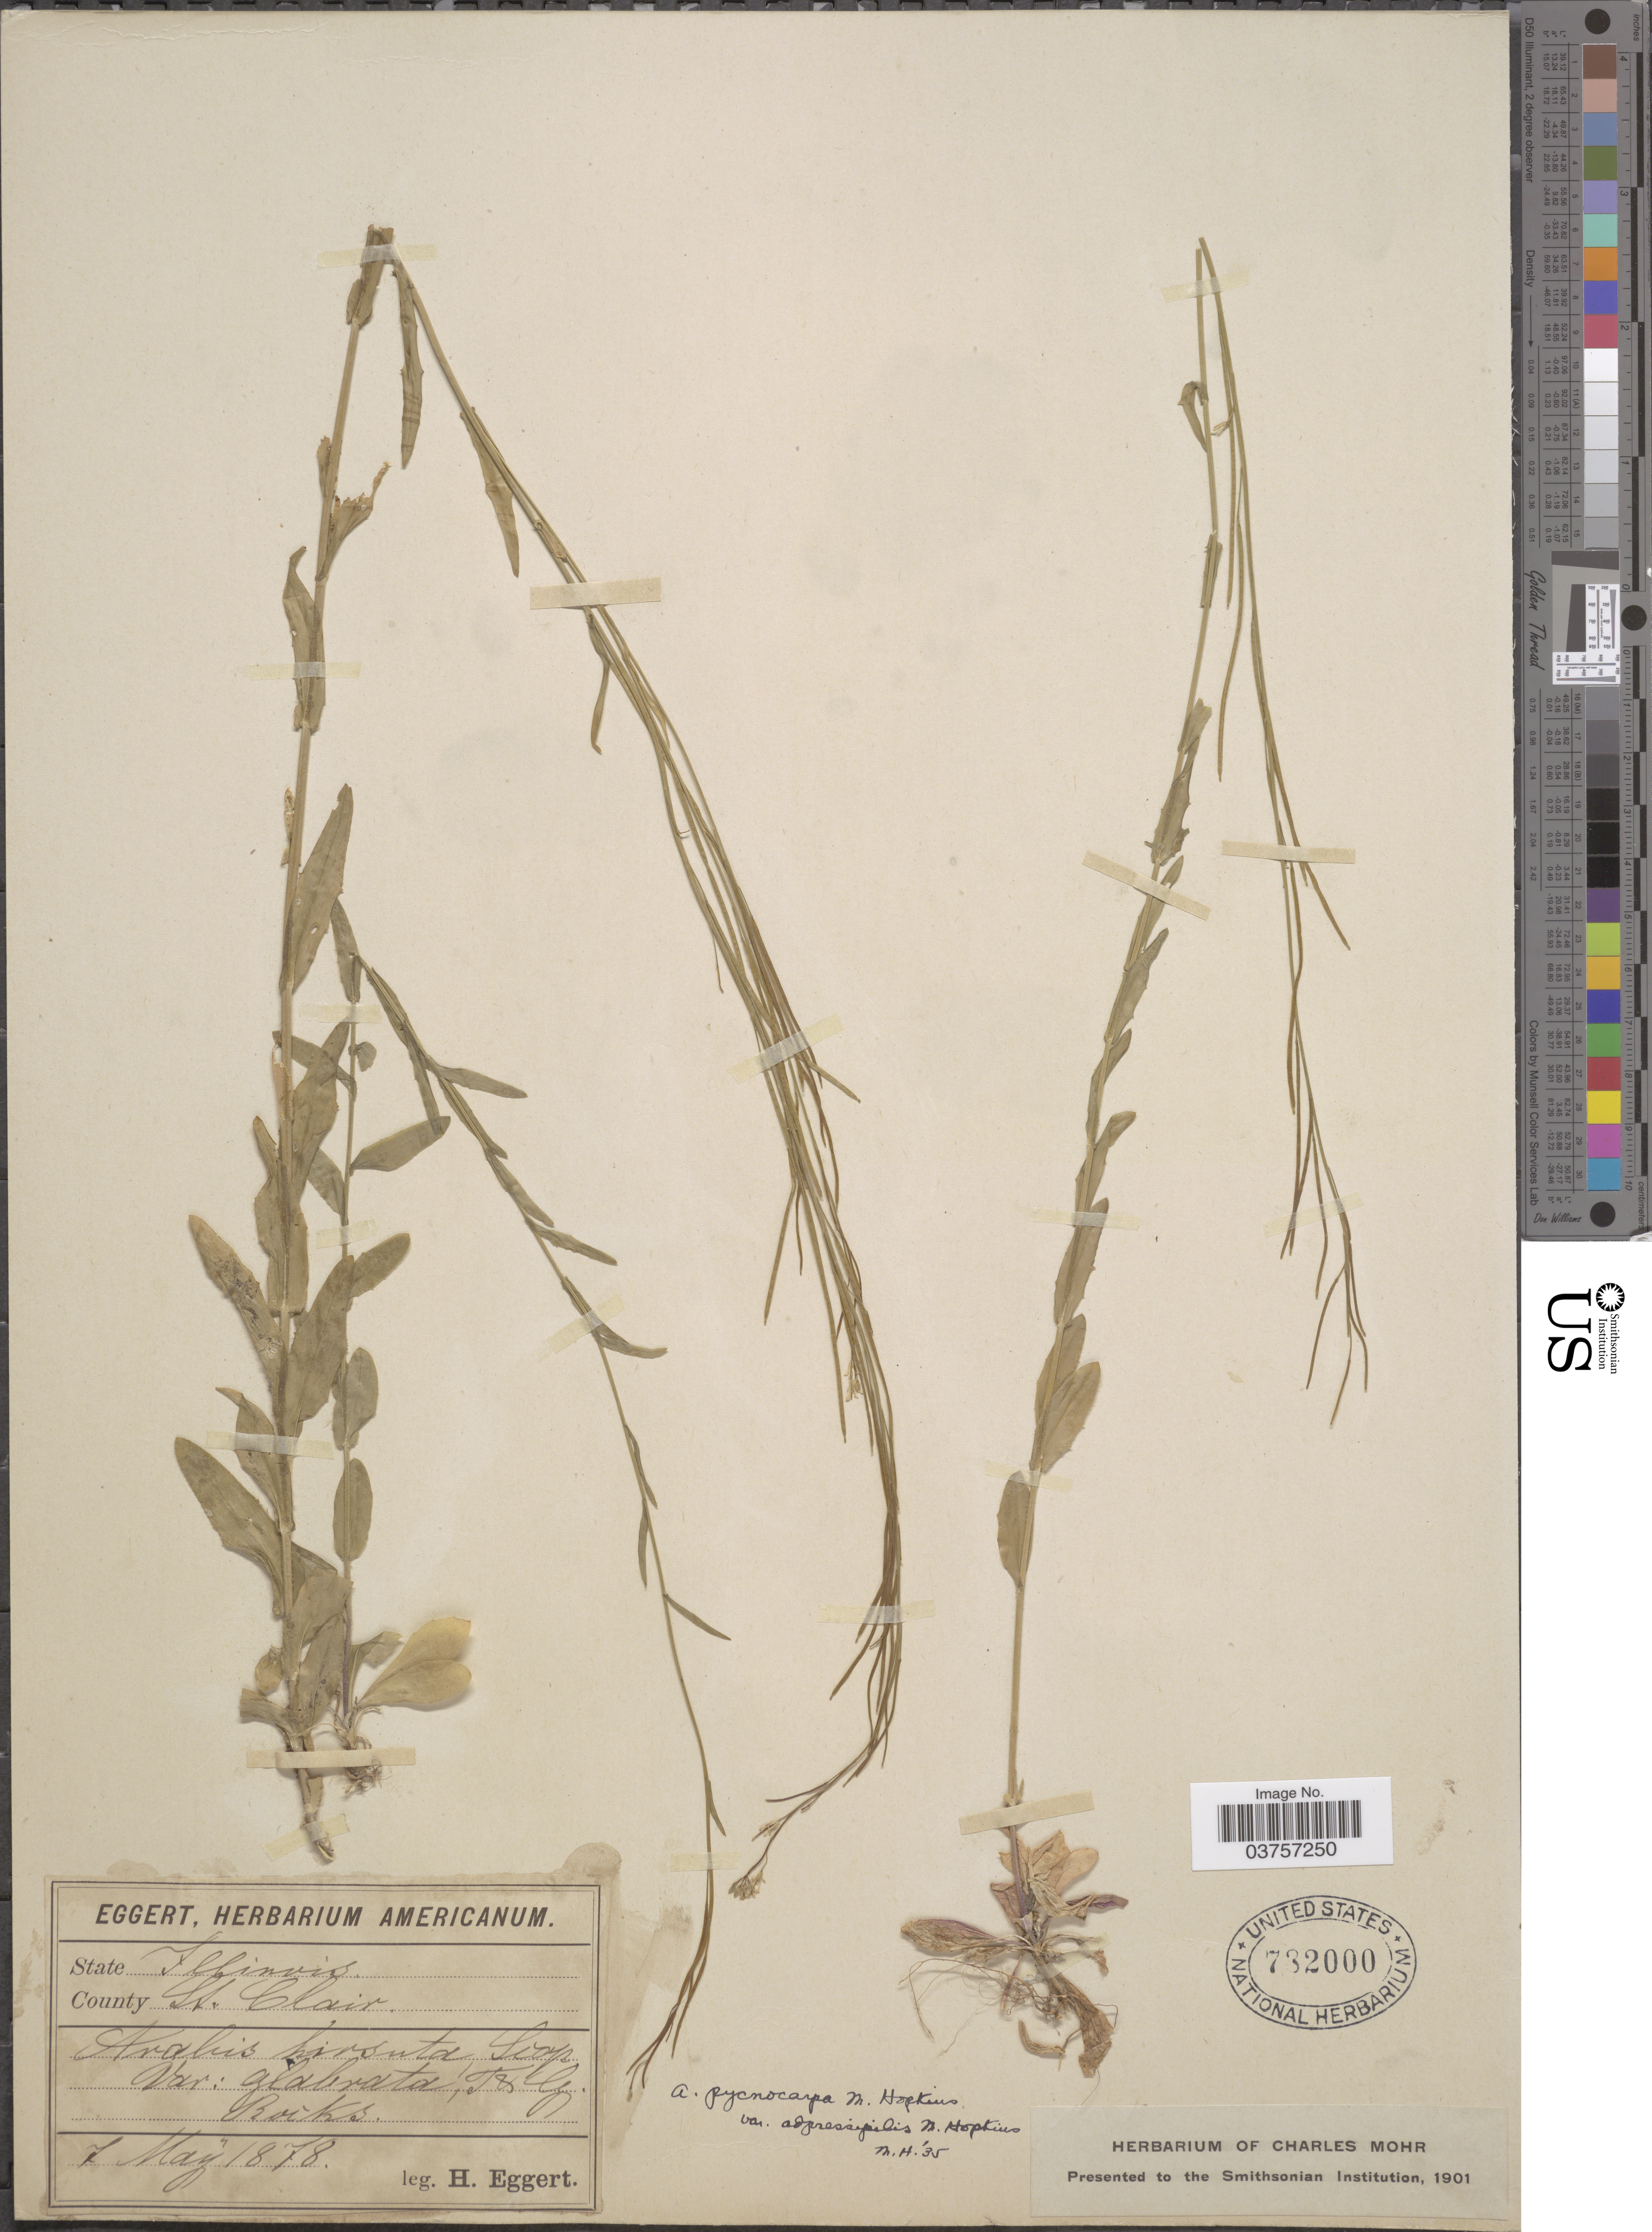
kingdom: Plantae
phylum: Tracheophyta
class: Magnoliopsida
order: Brassicales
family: Brassicaceae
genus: Arabis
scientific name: Arabis hirsuta var. adpressipilis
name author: (M. Hopkins) Rollins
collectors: H. Eggert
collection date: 1878-05-07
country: United States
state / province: Illinois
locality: County St. Clair.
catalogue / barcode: US 732000